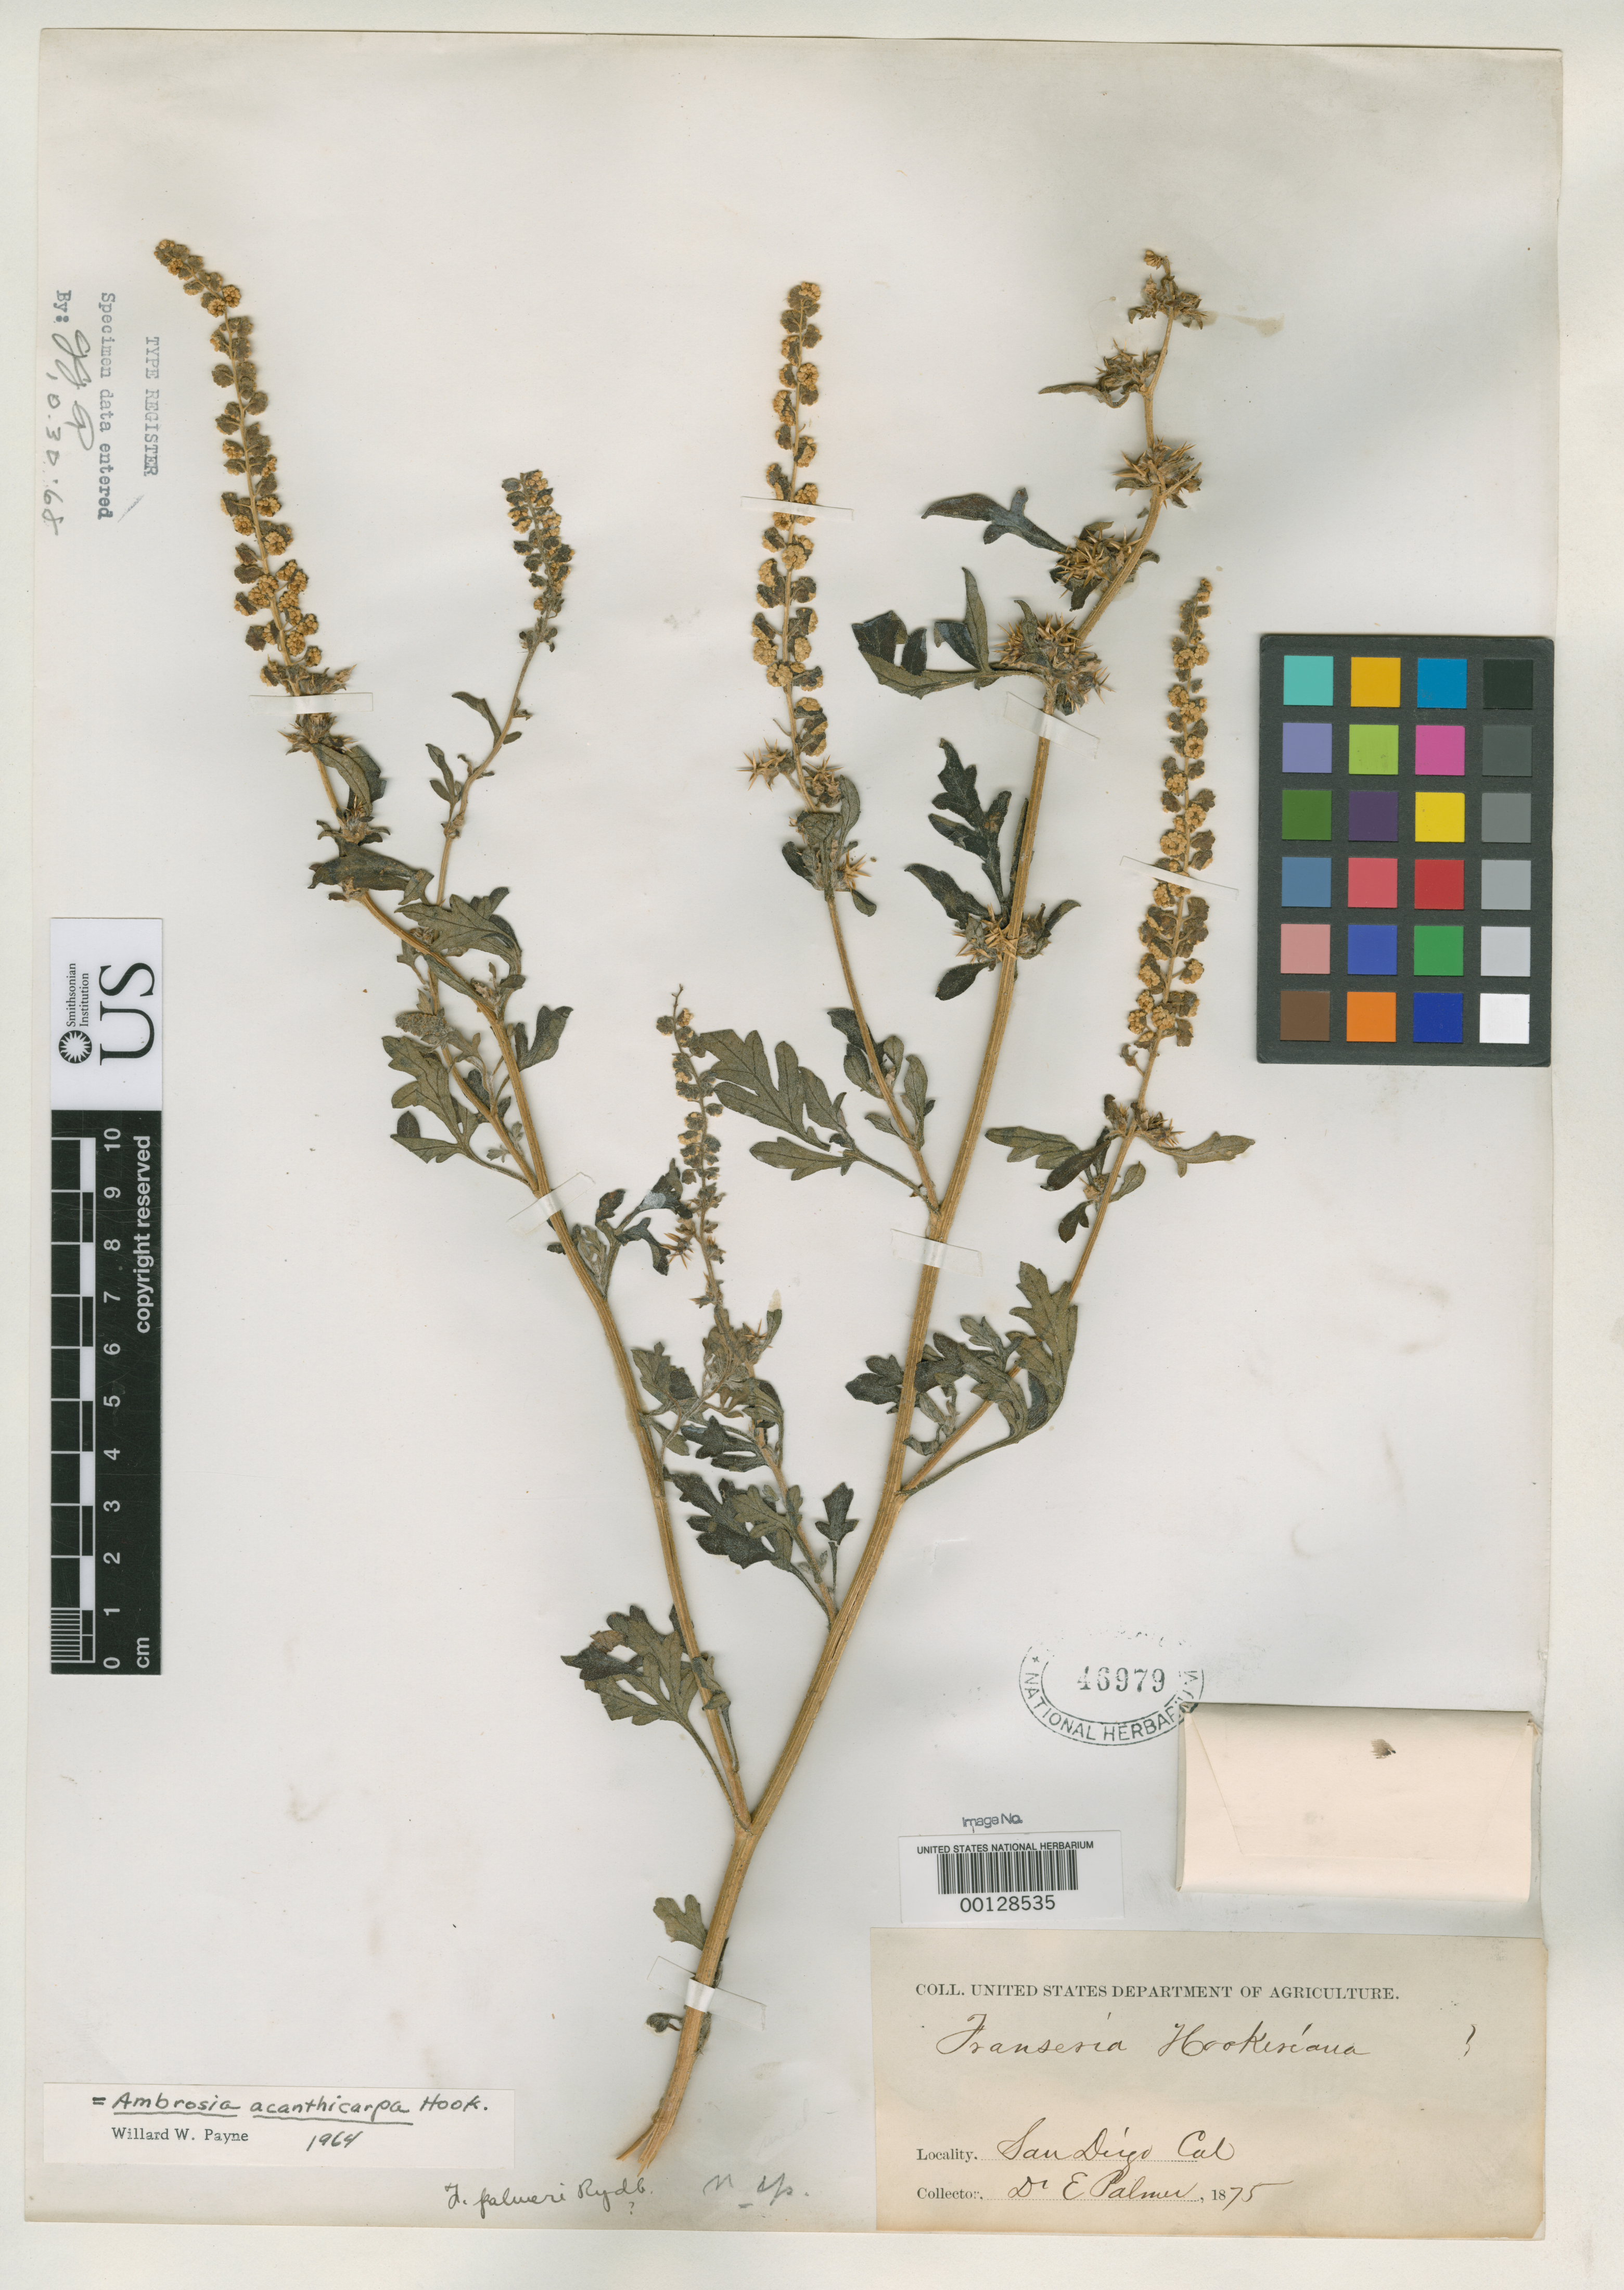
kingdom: Plantae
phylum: Tracheophyta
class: Magnoliopsida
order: Asterales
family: Asteraceae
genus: Franseria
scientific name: Franseria palmeri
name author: Rydb.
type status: Holotype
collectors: E. Palmer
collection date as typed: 1875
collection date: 1875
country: United States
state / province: California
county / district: San Diego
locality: San Diego.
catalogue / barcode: US 46979